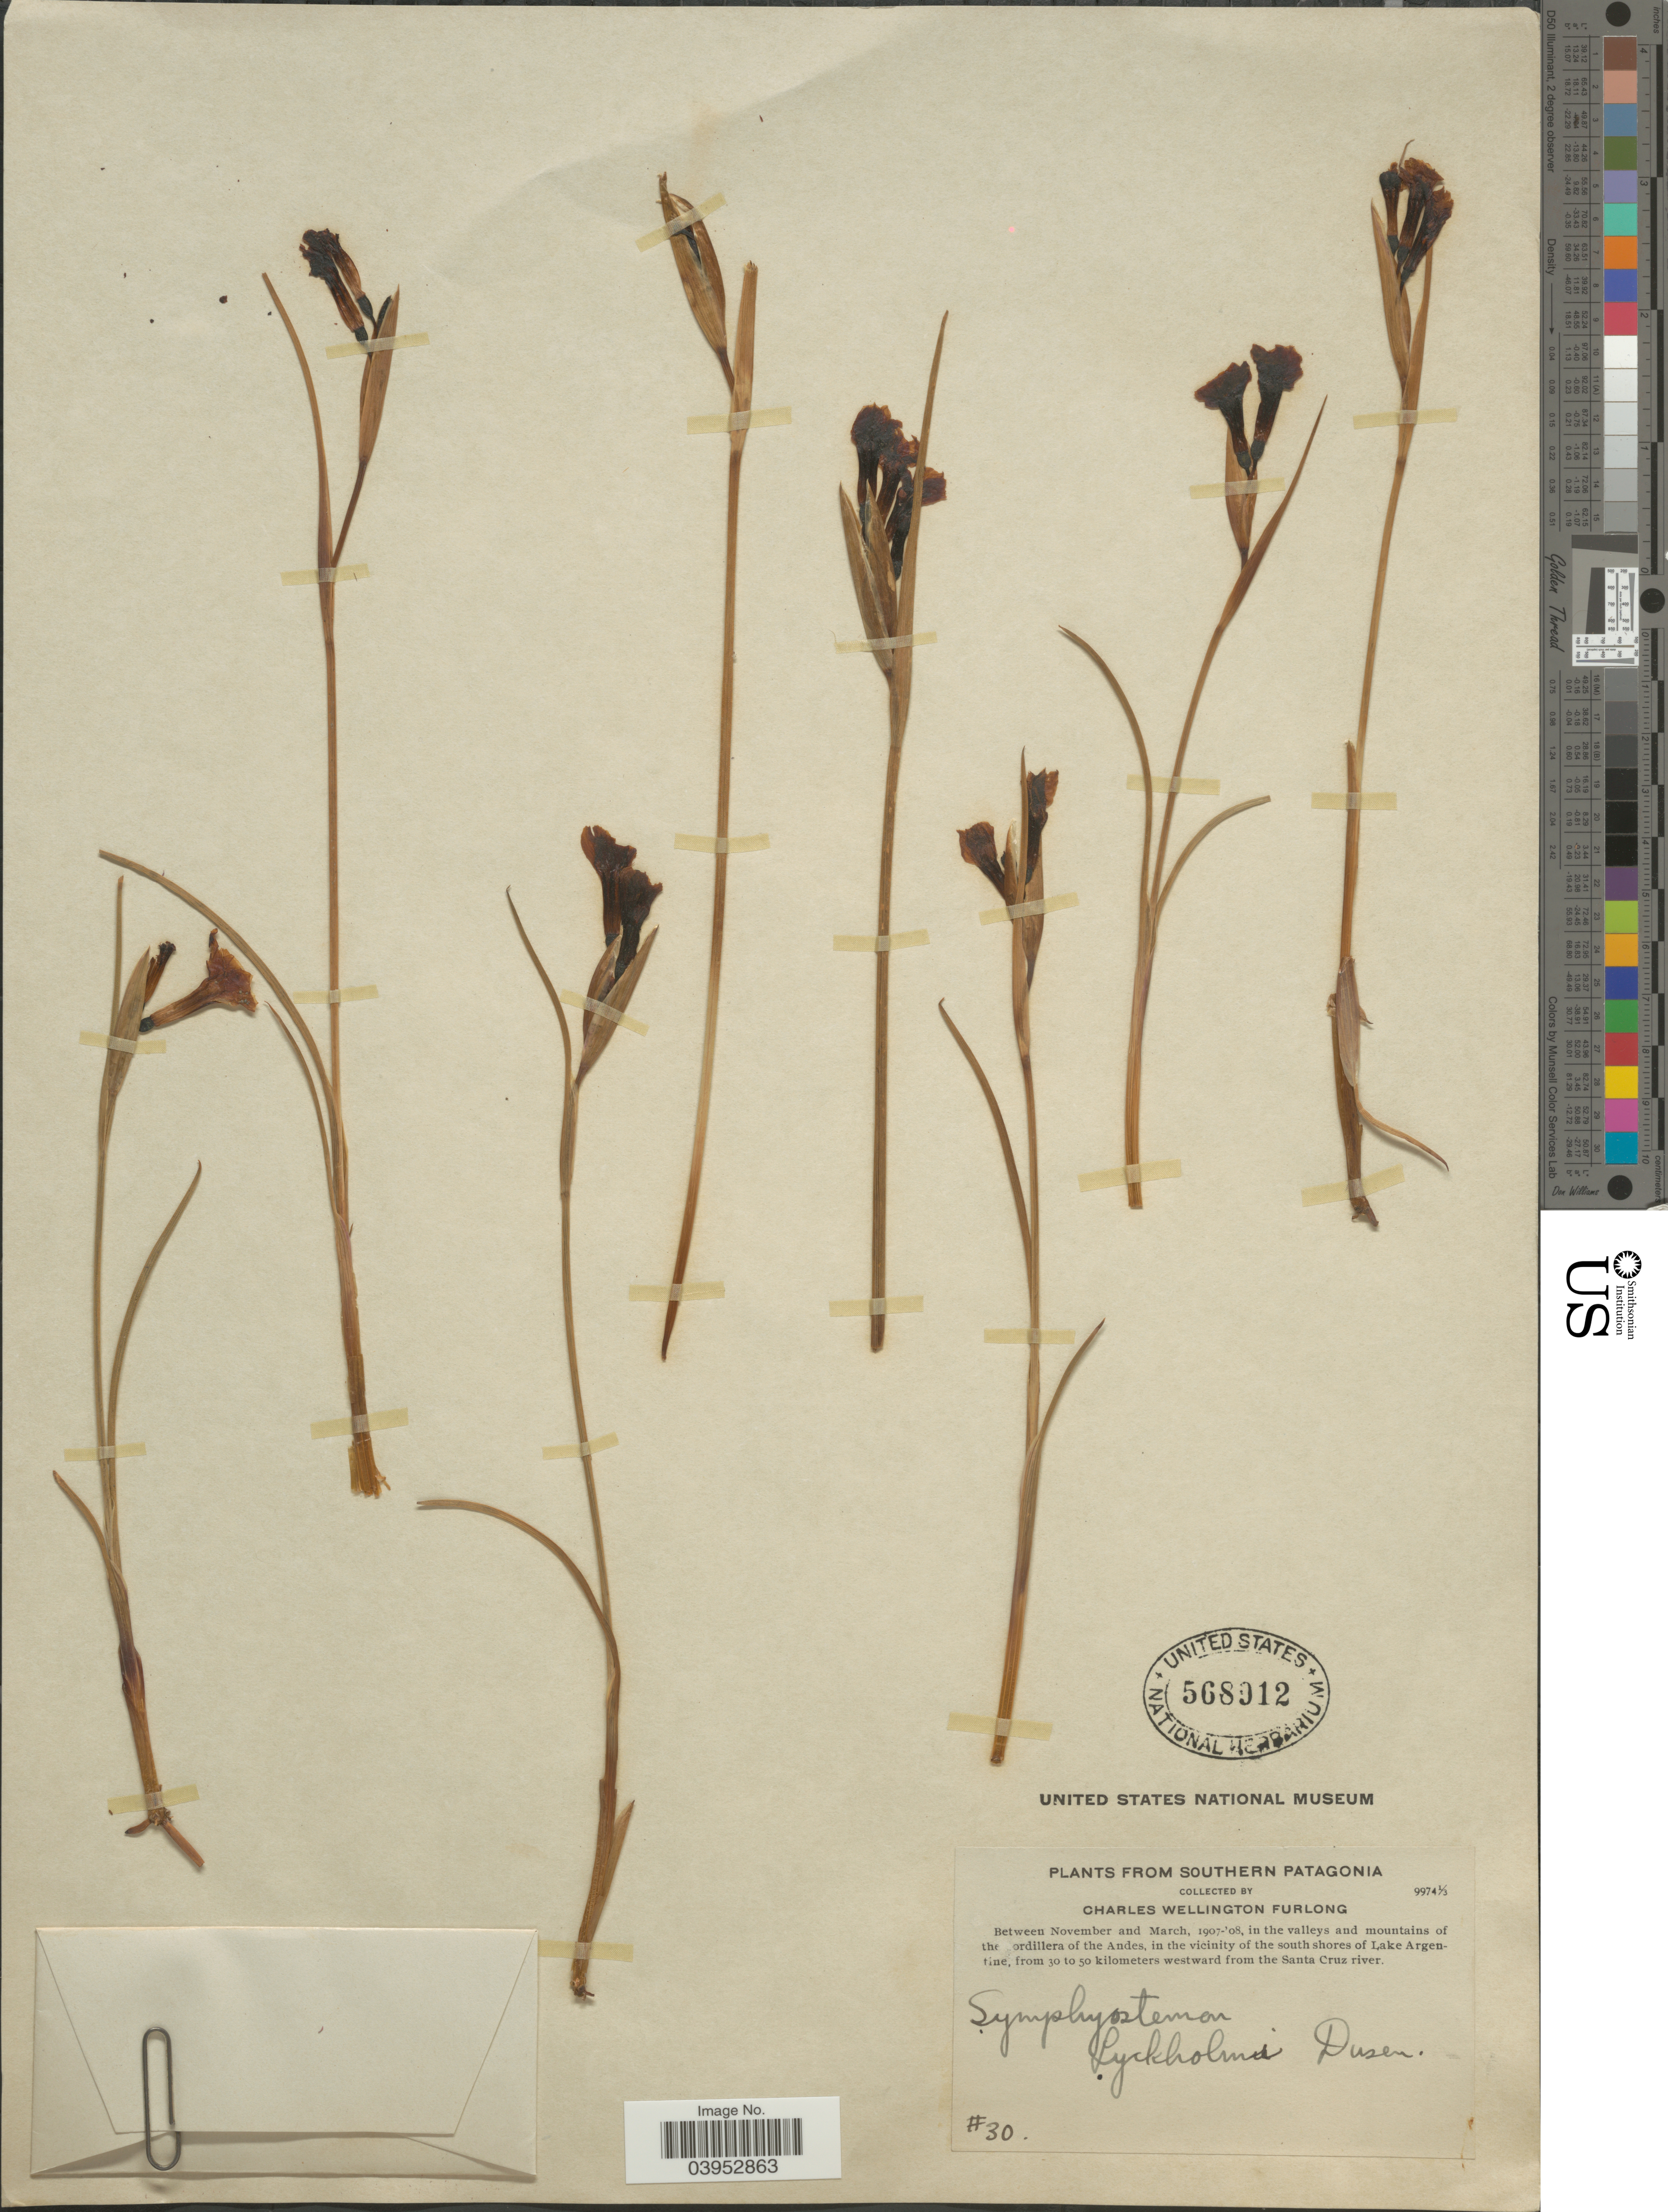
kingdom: Plantae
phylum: Tracheophyta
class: Liliopsida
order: Asparagales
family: Iridaceae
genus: Olsynium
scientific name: Olsynium lyckholmii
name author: (Dusén) Goldblatt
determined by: Strong, Mark T., (BOT), Smithsonian Institution - National Museum of Natural History (UNITED STATES)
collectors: C. Furlong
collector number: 30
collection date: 1907-11/1908-03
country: Argentina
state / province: Santa Cruz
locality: Southern Patagonia. In the valleys and mountains of the Cordillera of the Andes, in the vicinity of the south shores of Lake Argentine, from 30 to 50 kilometers westward from the Santa Cruz river.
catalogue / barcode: US 568012